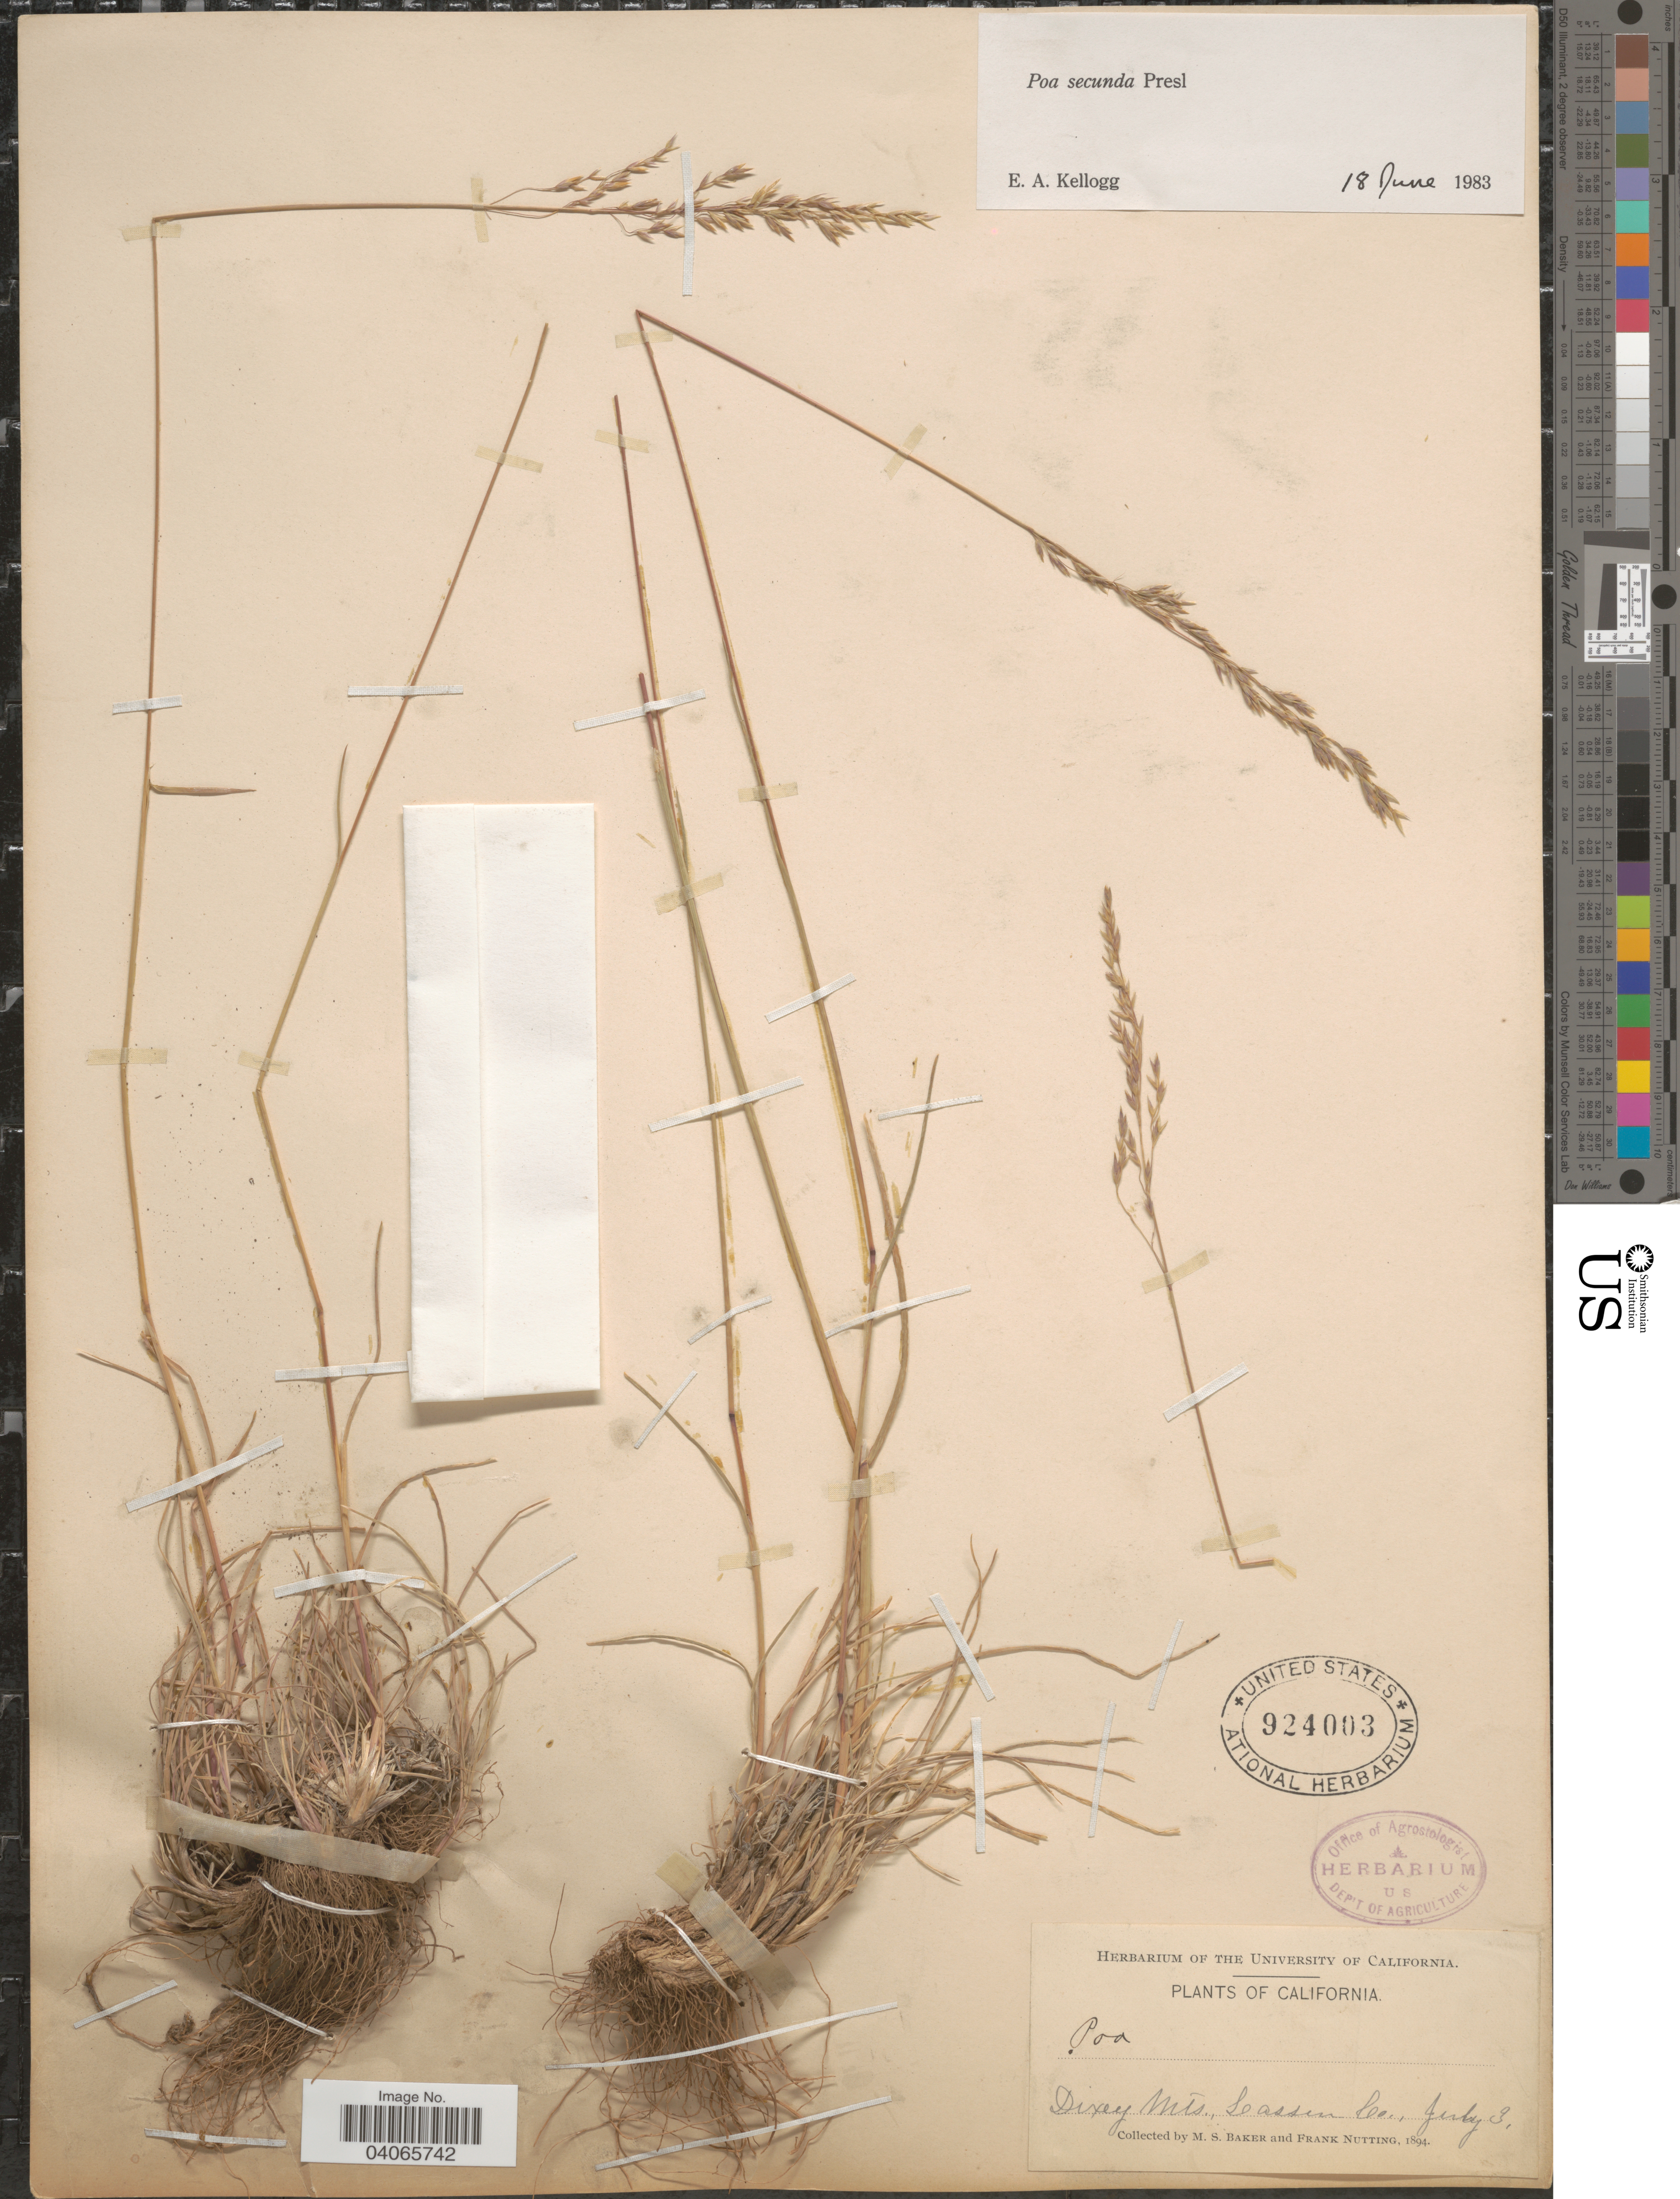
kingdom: Plantae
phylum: Tracheophyta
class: Liliopsida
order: Poales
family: Poaceae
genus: Poa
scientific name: Poa secunda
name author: J. Presl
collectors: M. S. Baker & F. Nutting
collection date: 1894-07-03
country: United States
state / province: California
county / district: Lassen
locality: Dixey Mts., Lassen Co.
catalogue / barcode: US 924003